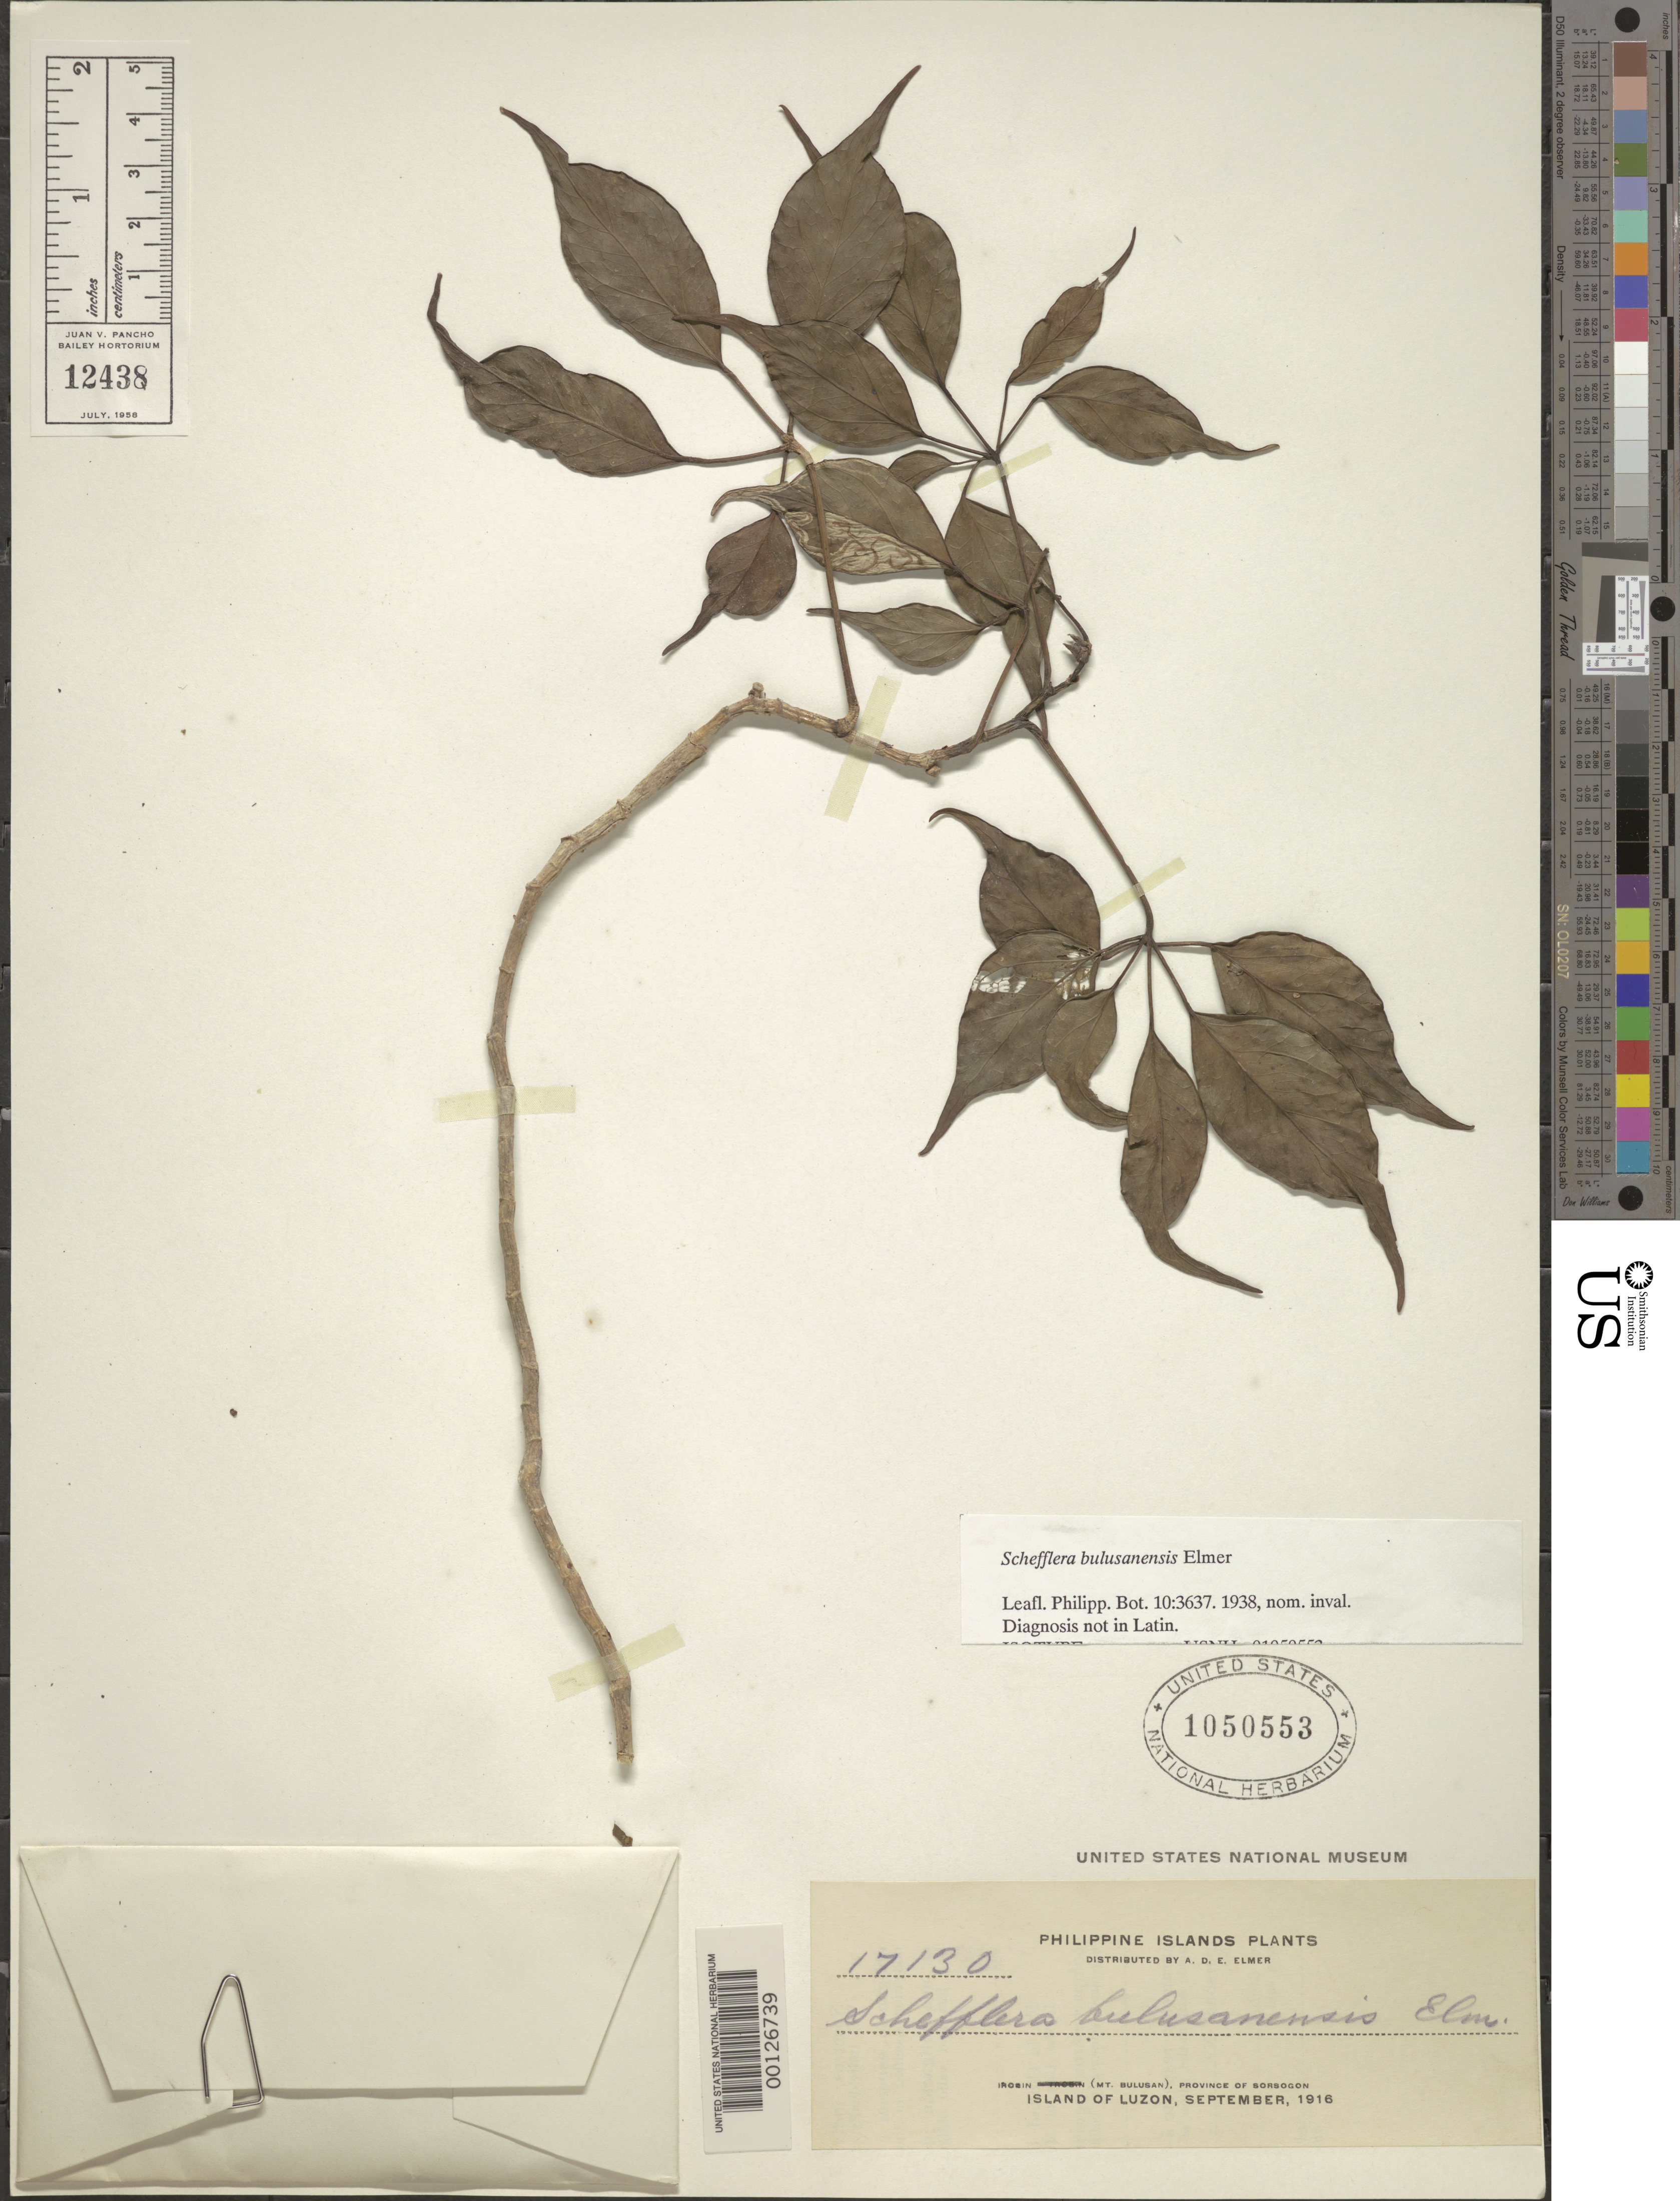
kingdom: Plantae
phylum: Tracheophyta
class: Magnoliopsida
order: Apiales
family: Araliaceae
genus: Schefflera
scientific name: Schefflera bulusanensis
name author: Elmer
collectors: A. D. E. Elmer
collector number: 17130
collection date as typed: Sep 1916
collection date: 1916-09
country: Philippines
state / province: Bicol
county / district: Sorsogon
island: Luzon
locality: Irosin, Mt. Bulusan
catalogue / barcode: US 1050553